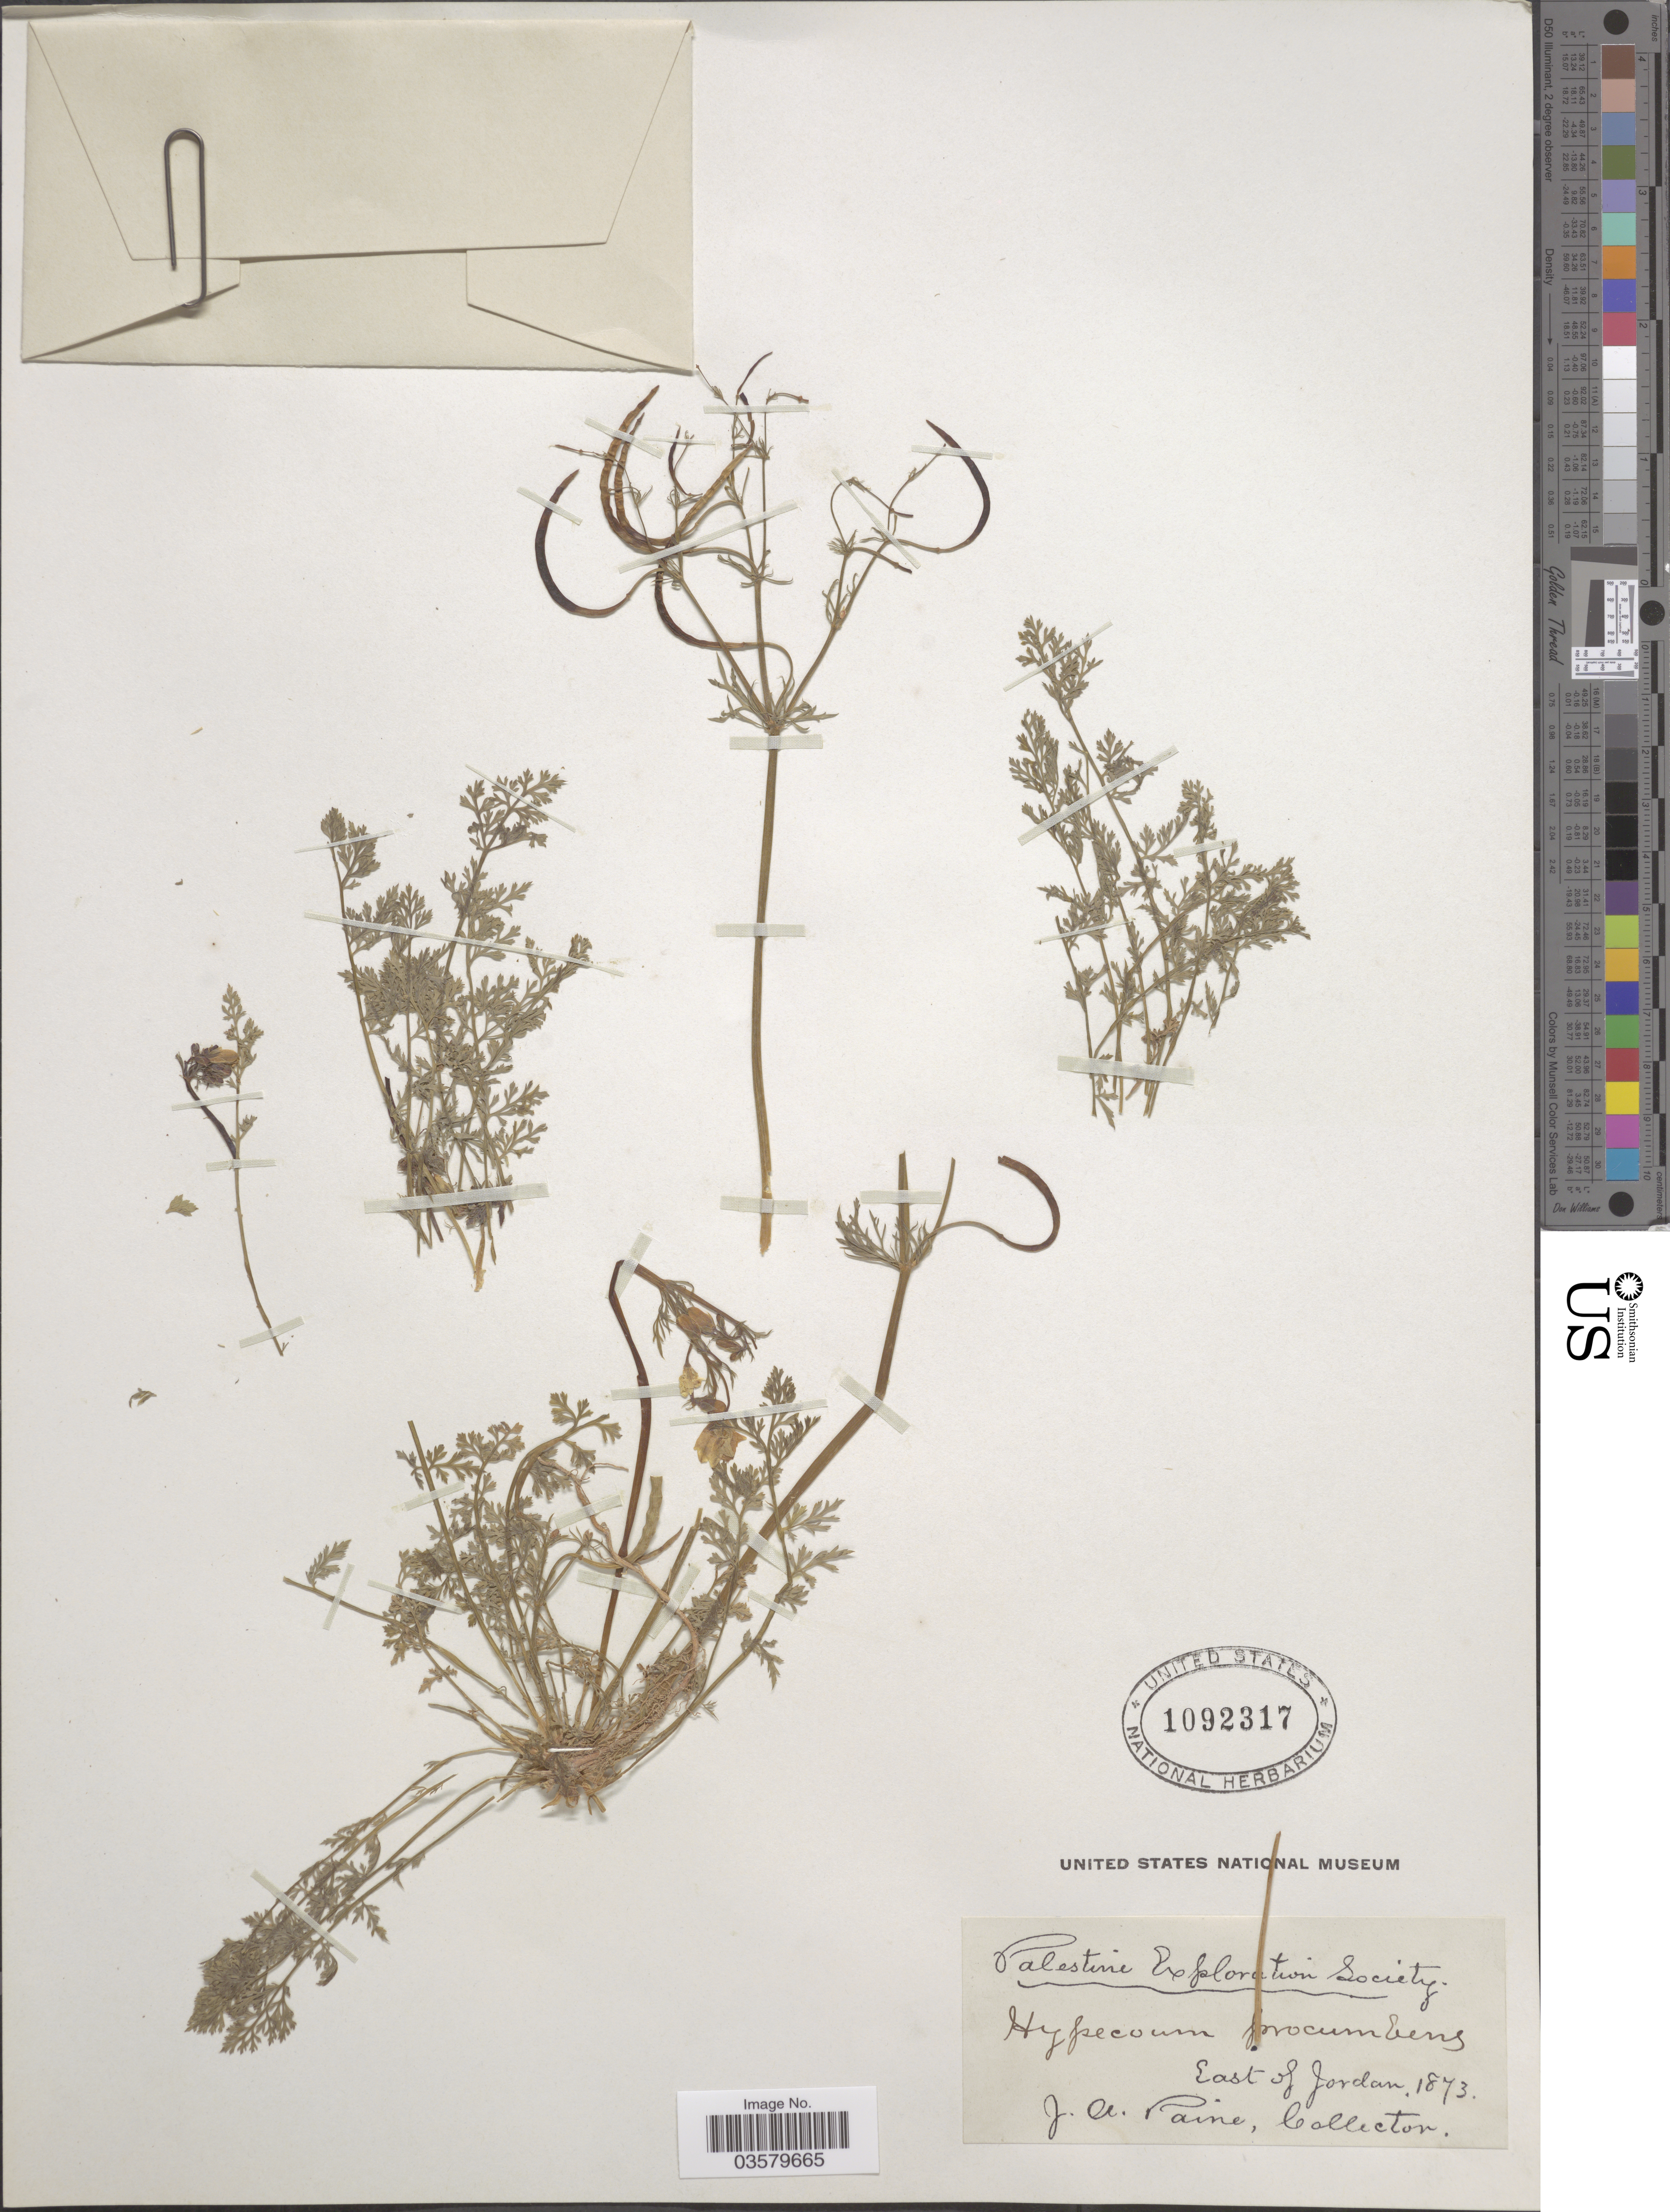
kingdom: Plantae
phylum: Tracheophyta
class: Magnoliopsida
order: Ranunculales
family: Papaveraceae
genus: Hypecoum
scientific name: Hypecoum procumbens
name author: L.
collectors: J. A. Paine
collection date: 1873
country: Jordan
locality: East of Jordan.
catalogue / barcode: US 1092317